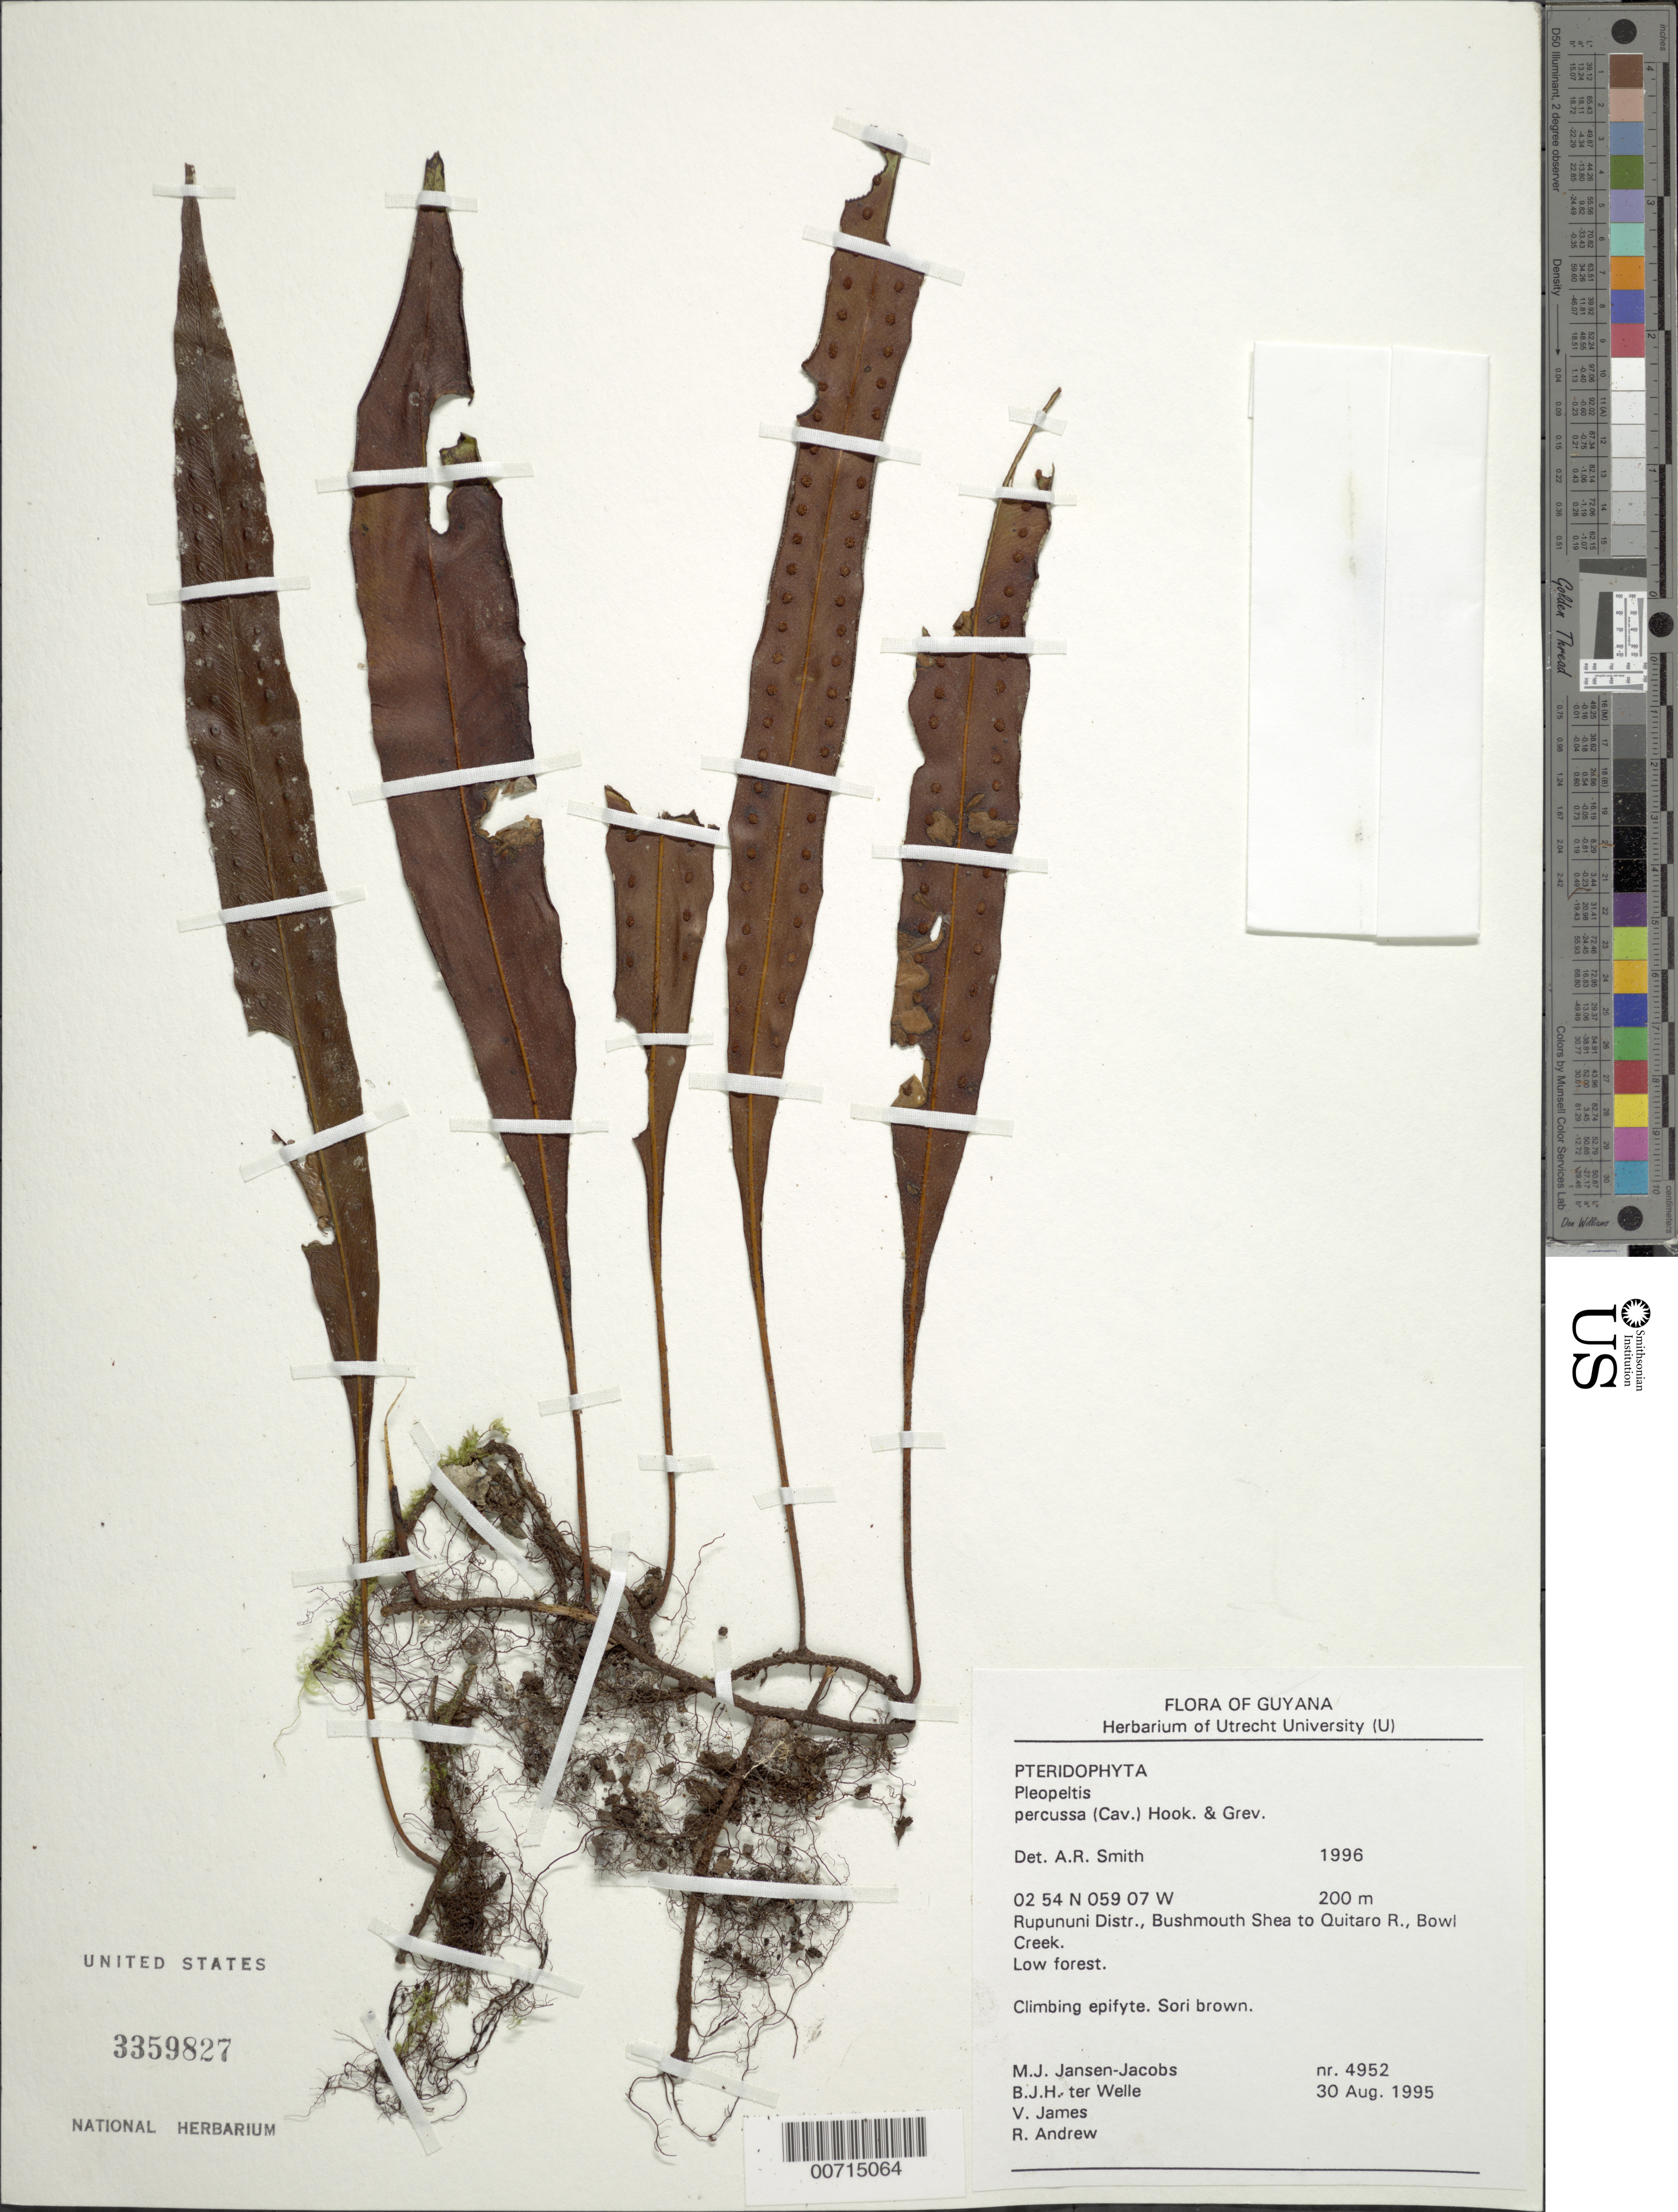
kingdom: Plantae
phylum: Tracheophyta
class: Polypodiopsida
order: Polypodiales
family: Polypodiaceae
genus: Microgramma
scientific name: Microgramma percussa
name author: (Cav.) de la Sota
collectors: M. J. Jansen-Jacobs, B. Welle, V. James & R. Andrew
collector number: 4952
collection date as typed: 30-Aug-95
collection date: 1995-08-30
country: Guyana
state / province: U. Takutu-U. Essequibo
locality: Bowl Creek, Bushmouth, Shea to Quitaro River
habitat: Low forest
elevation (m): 200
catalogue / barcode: US 3359827